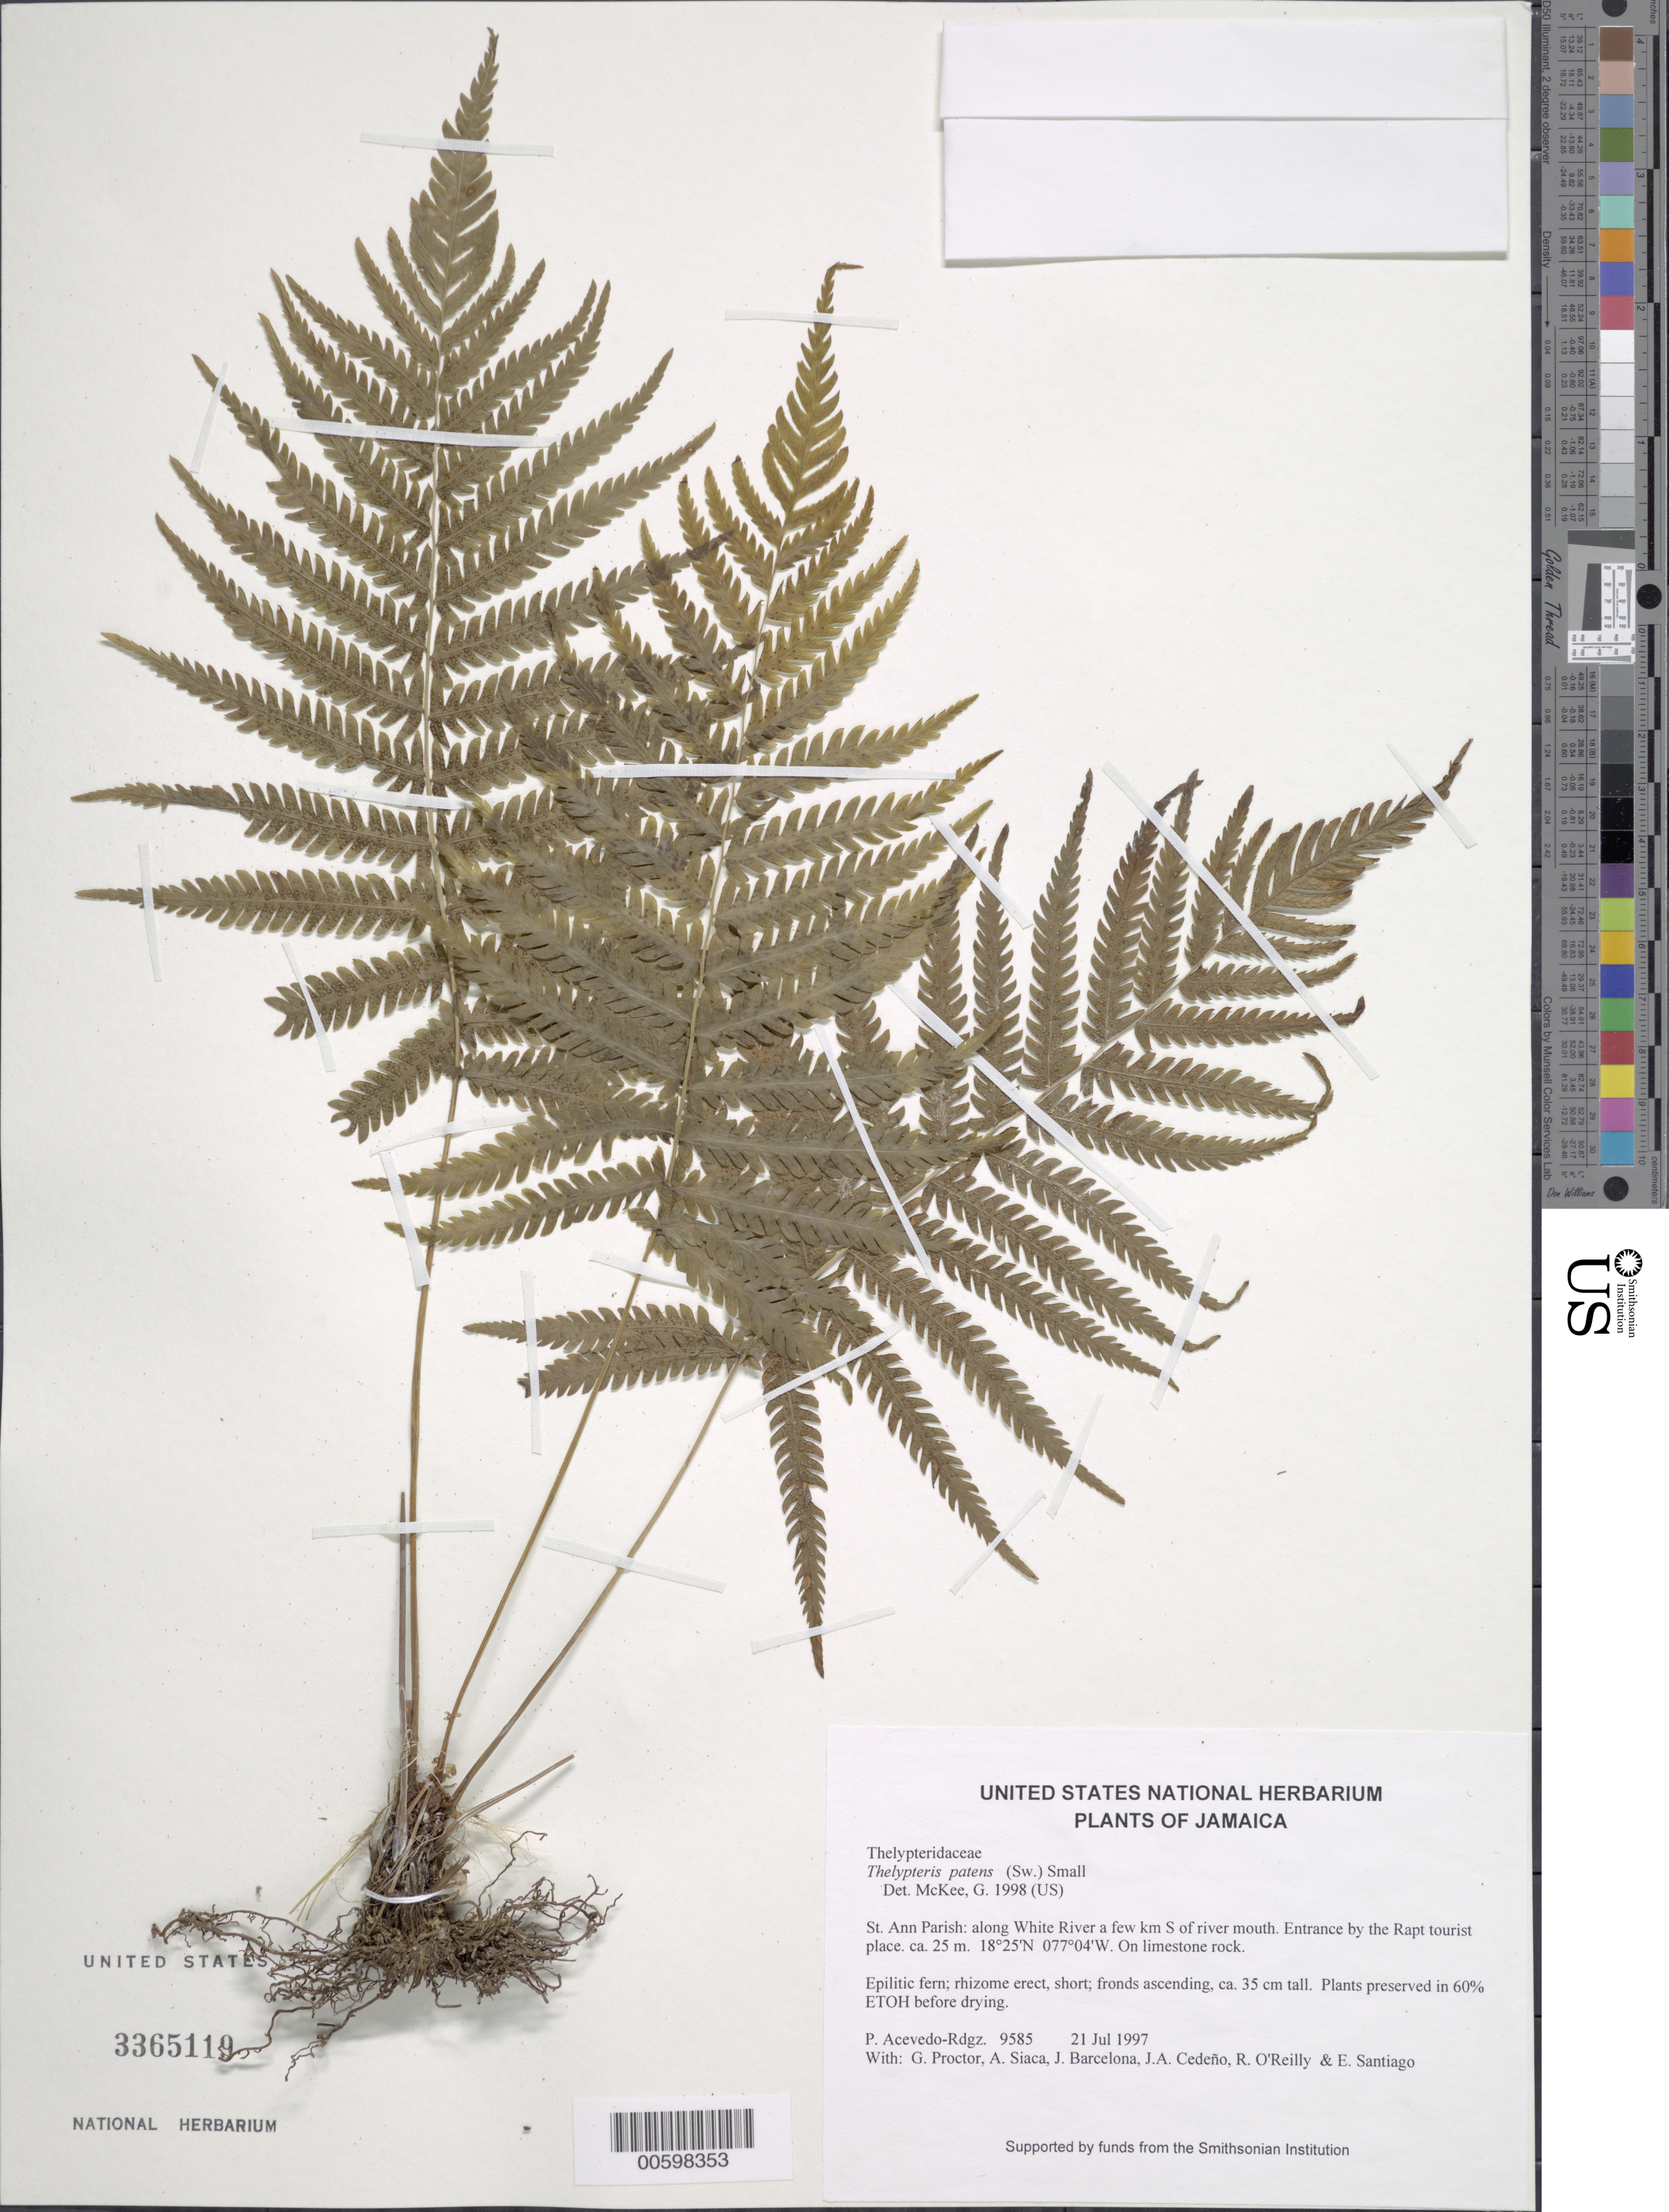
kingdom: Plantae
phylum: Tracheophyta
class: Polypodiopsida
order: Polypodiales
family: Thelypteridaceae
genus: Christella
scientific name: Christella patens var. patens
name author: (Sw.) Holttum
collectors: P. Acevedo-Rodr., G. R. Proctor, A. Siaca, J. Barcelona, J. A. Cedeño M. & R. O'Reilly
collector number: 9585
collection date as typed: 21 Jul 1997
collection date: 1997-07-21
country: Jamaica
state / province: Saint Ann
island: Jamaica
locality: St. Ann Parish: along White River a few km S of river mouth. Entrance by the Rapt tourist place.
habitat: On limestone rock.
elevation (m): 25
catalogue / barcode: US 3365119